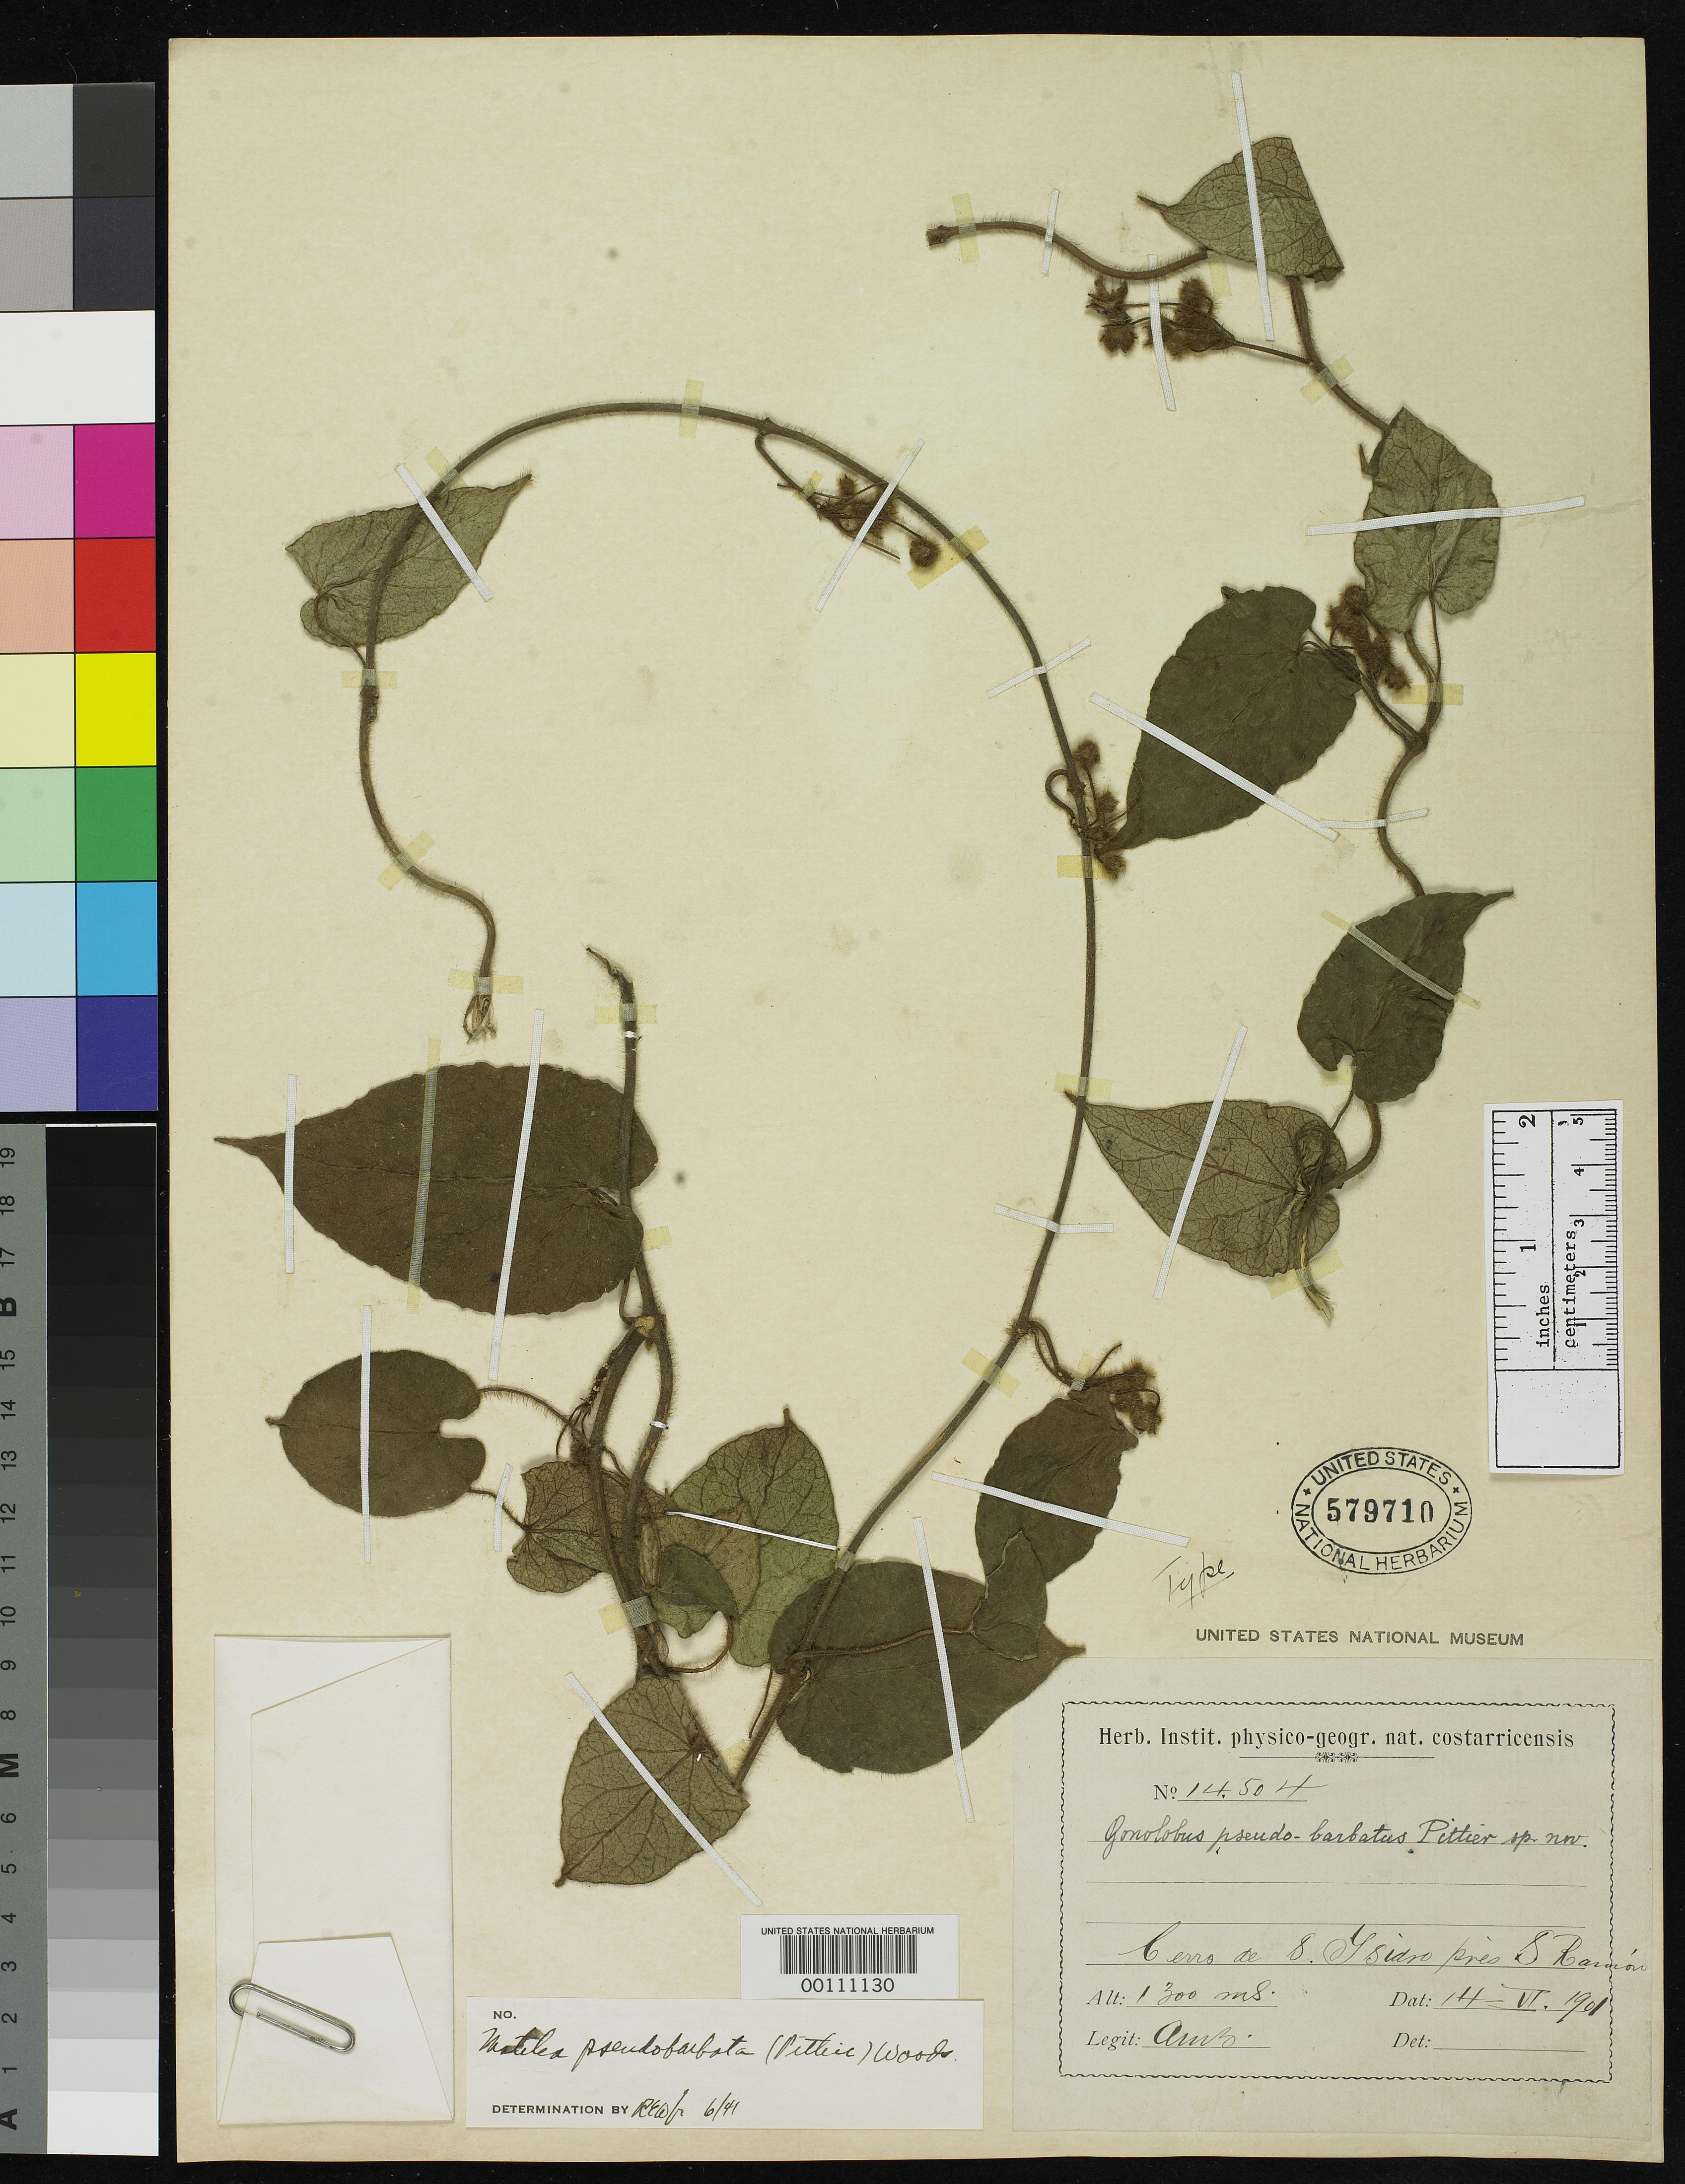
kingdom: Plantae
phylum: Tracheophyta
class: Magnoliopsida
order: Gentianales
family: Apocynaceae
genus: Gonolobus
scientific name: Gonolobus pseudobarbatus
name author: Pittier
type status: Holotype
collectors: A. Brenes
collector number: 14504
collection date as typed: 14 Jun 1901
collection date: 1901-06-14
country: Costa Rica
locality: Cerro de San Isidro, near San Ramon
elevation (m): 1300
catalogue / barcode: US 579710